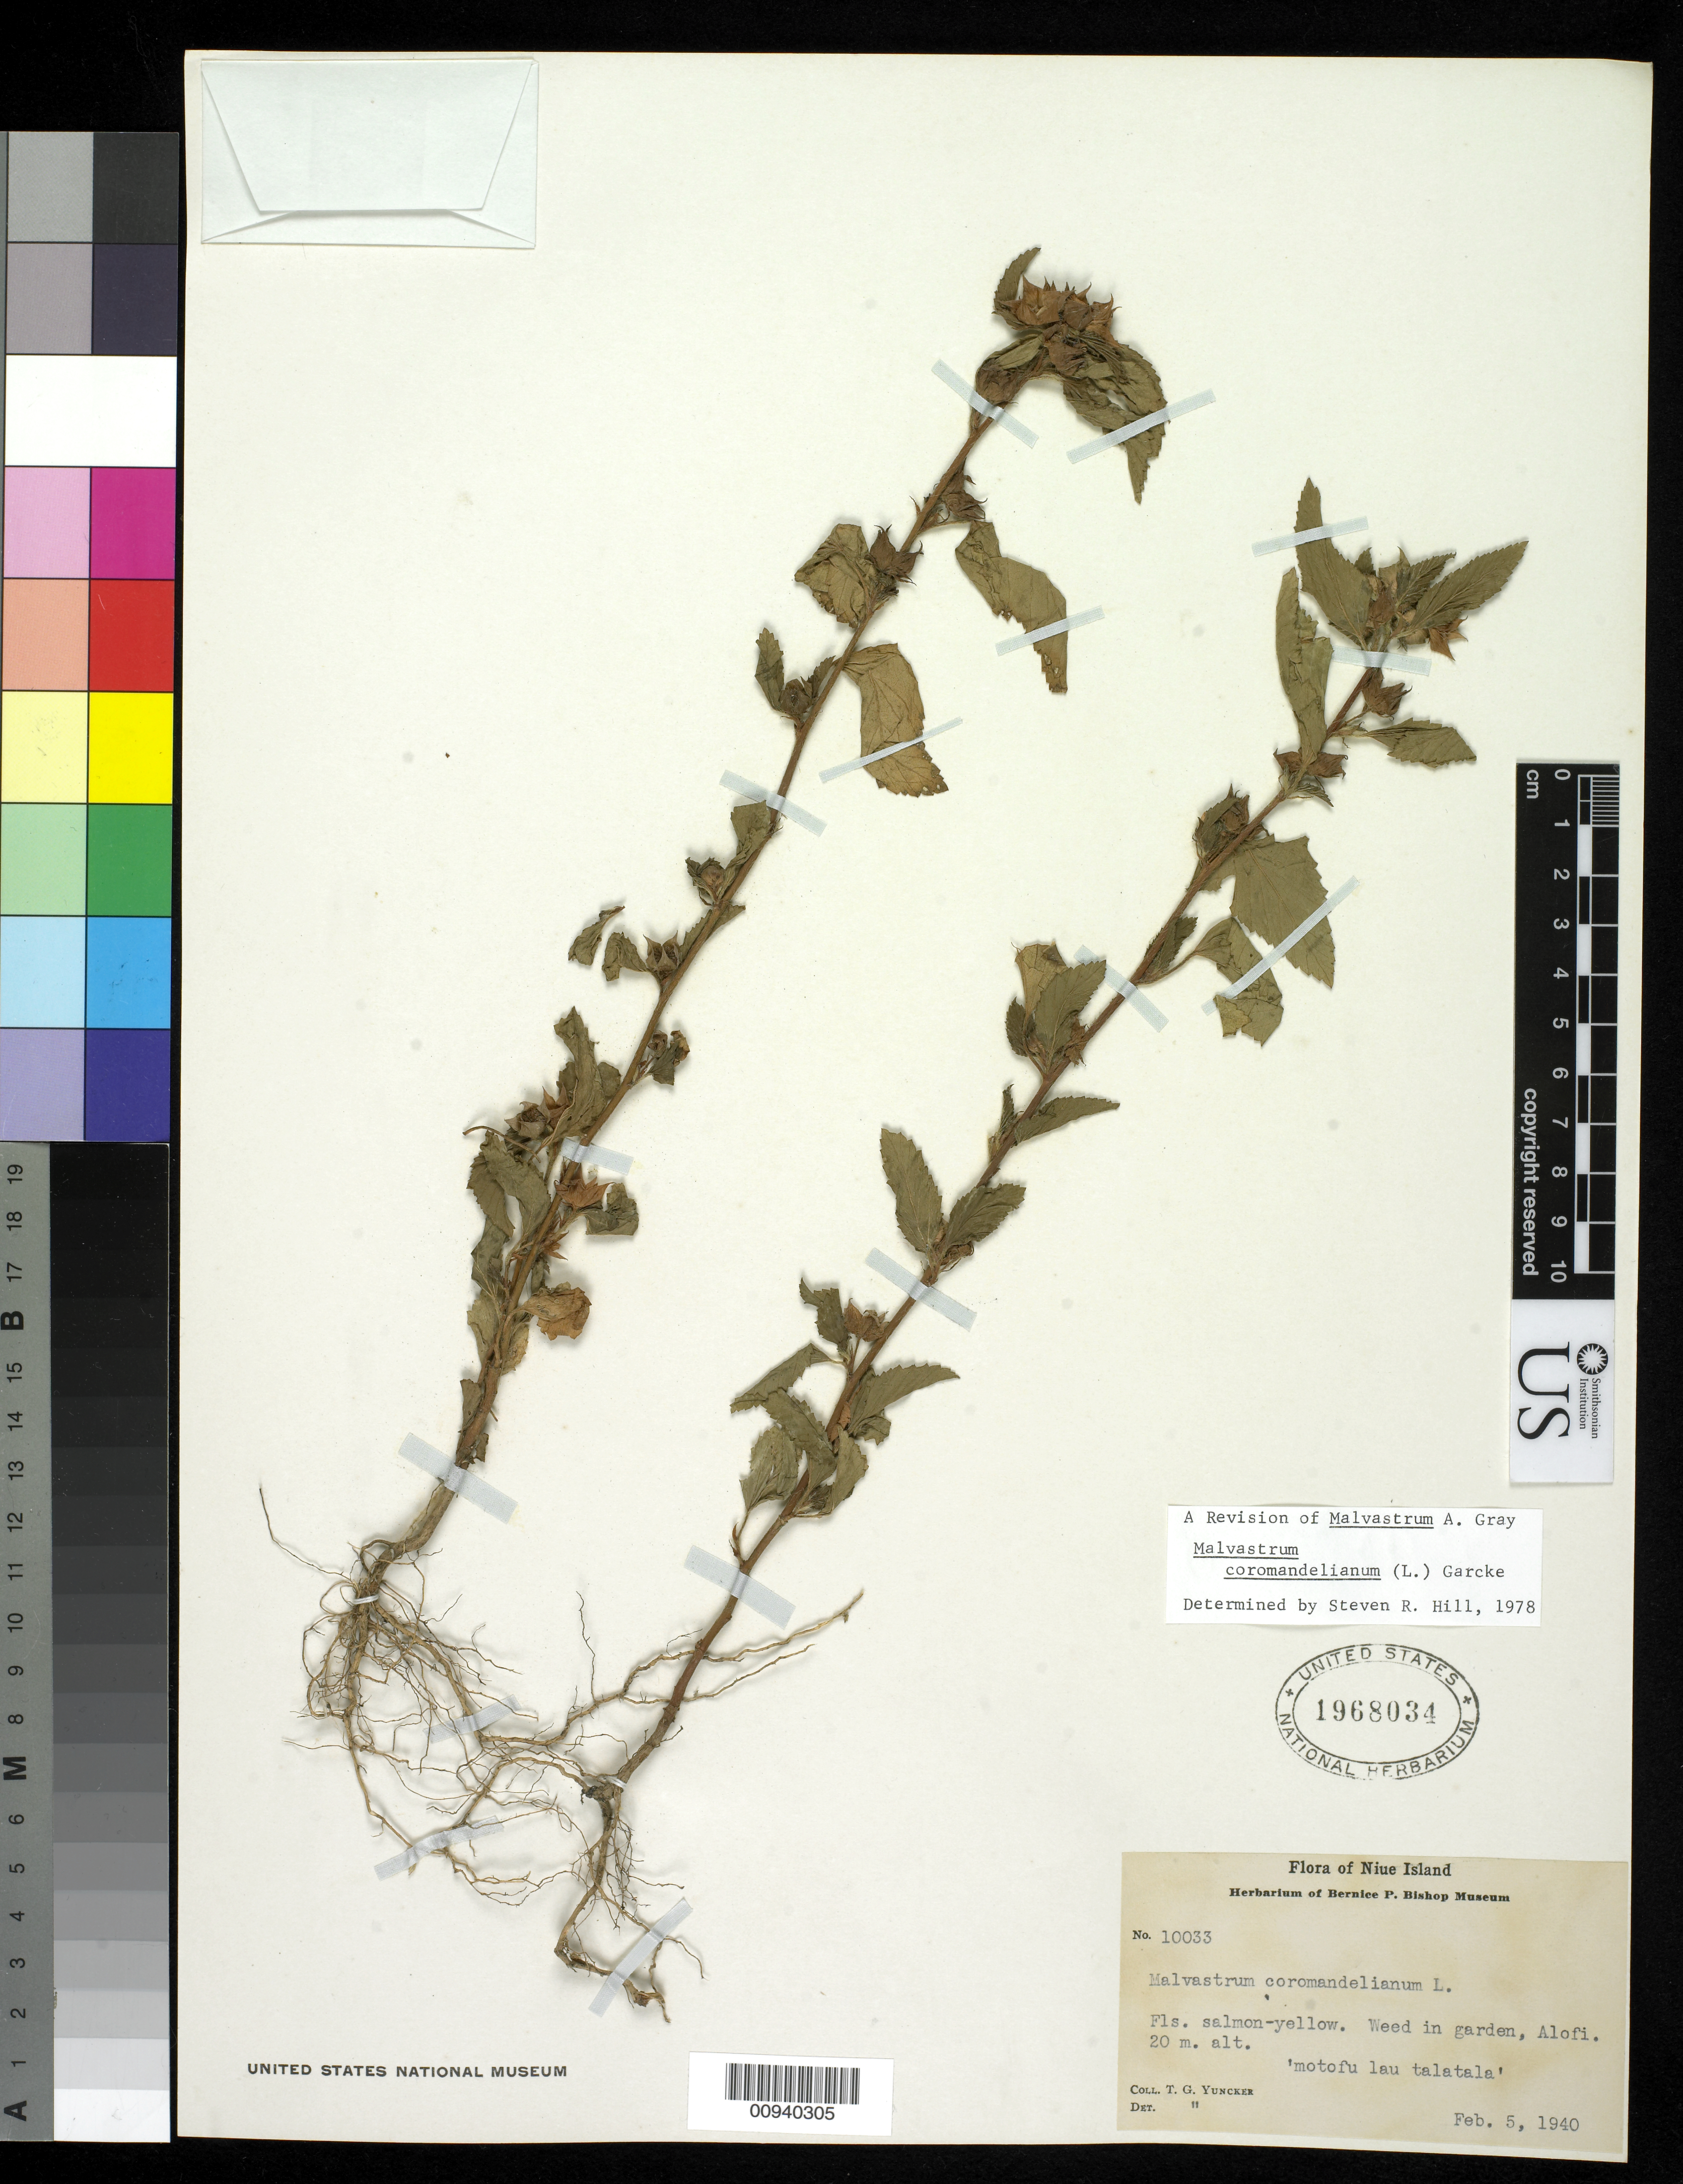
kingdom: Plantae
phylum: Tracheophyta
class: Magnoliopsida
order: Malvales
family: Malvaceae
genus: Malvastrum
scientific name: Malvastrum coromandelianum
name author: (L.) Garcke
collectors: T. G. Yuncker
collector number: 10033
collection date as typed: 05 Feb 1940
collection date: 1940-02-05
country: Niue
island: Niue I.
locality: Weed in garden, Alofi.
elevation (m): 20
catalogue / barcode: US 1968034